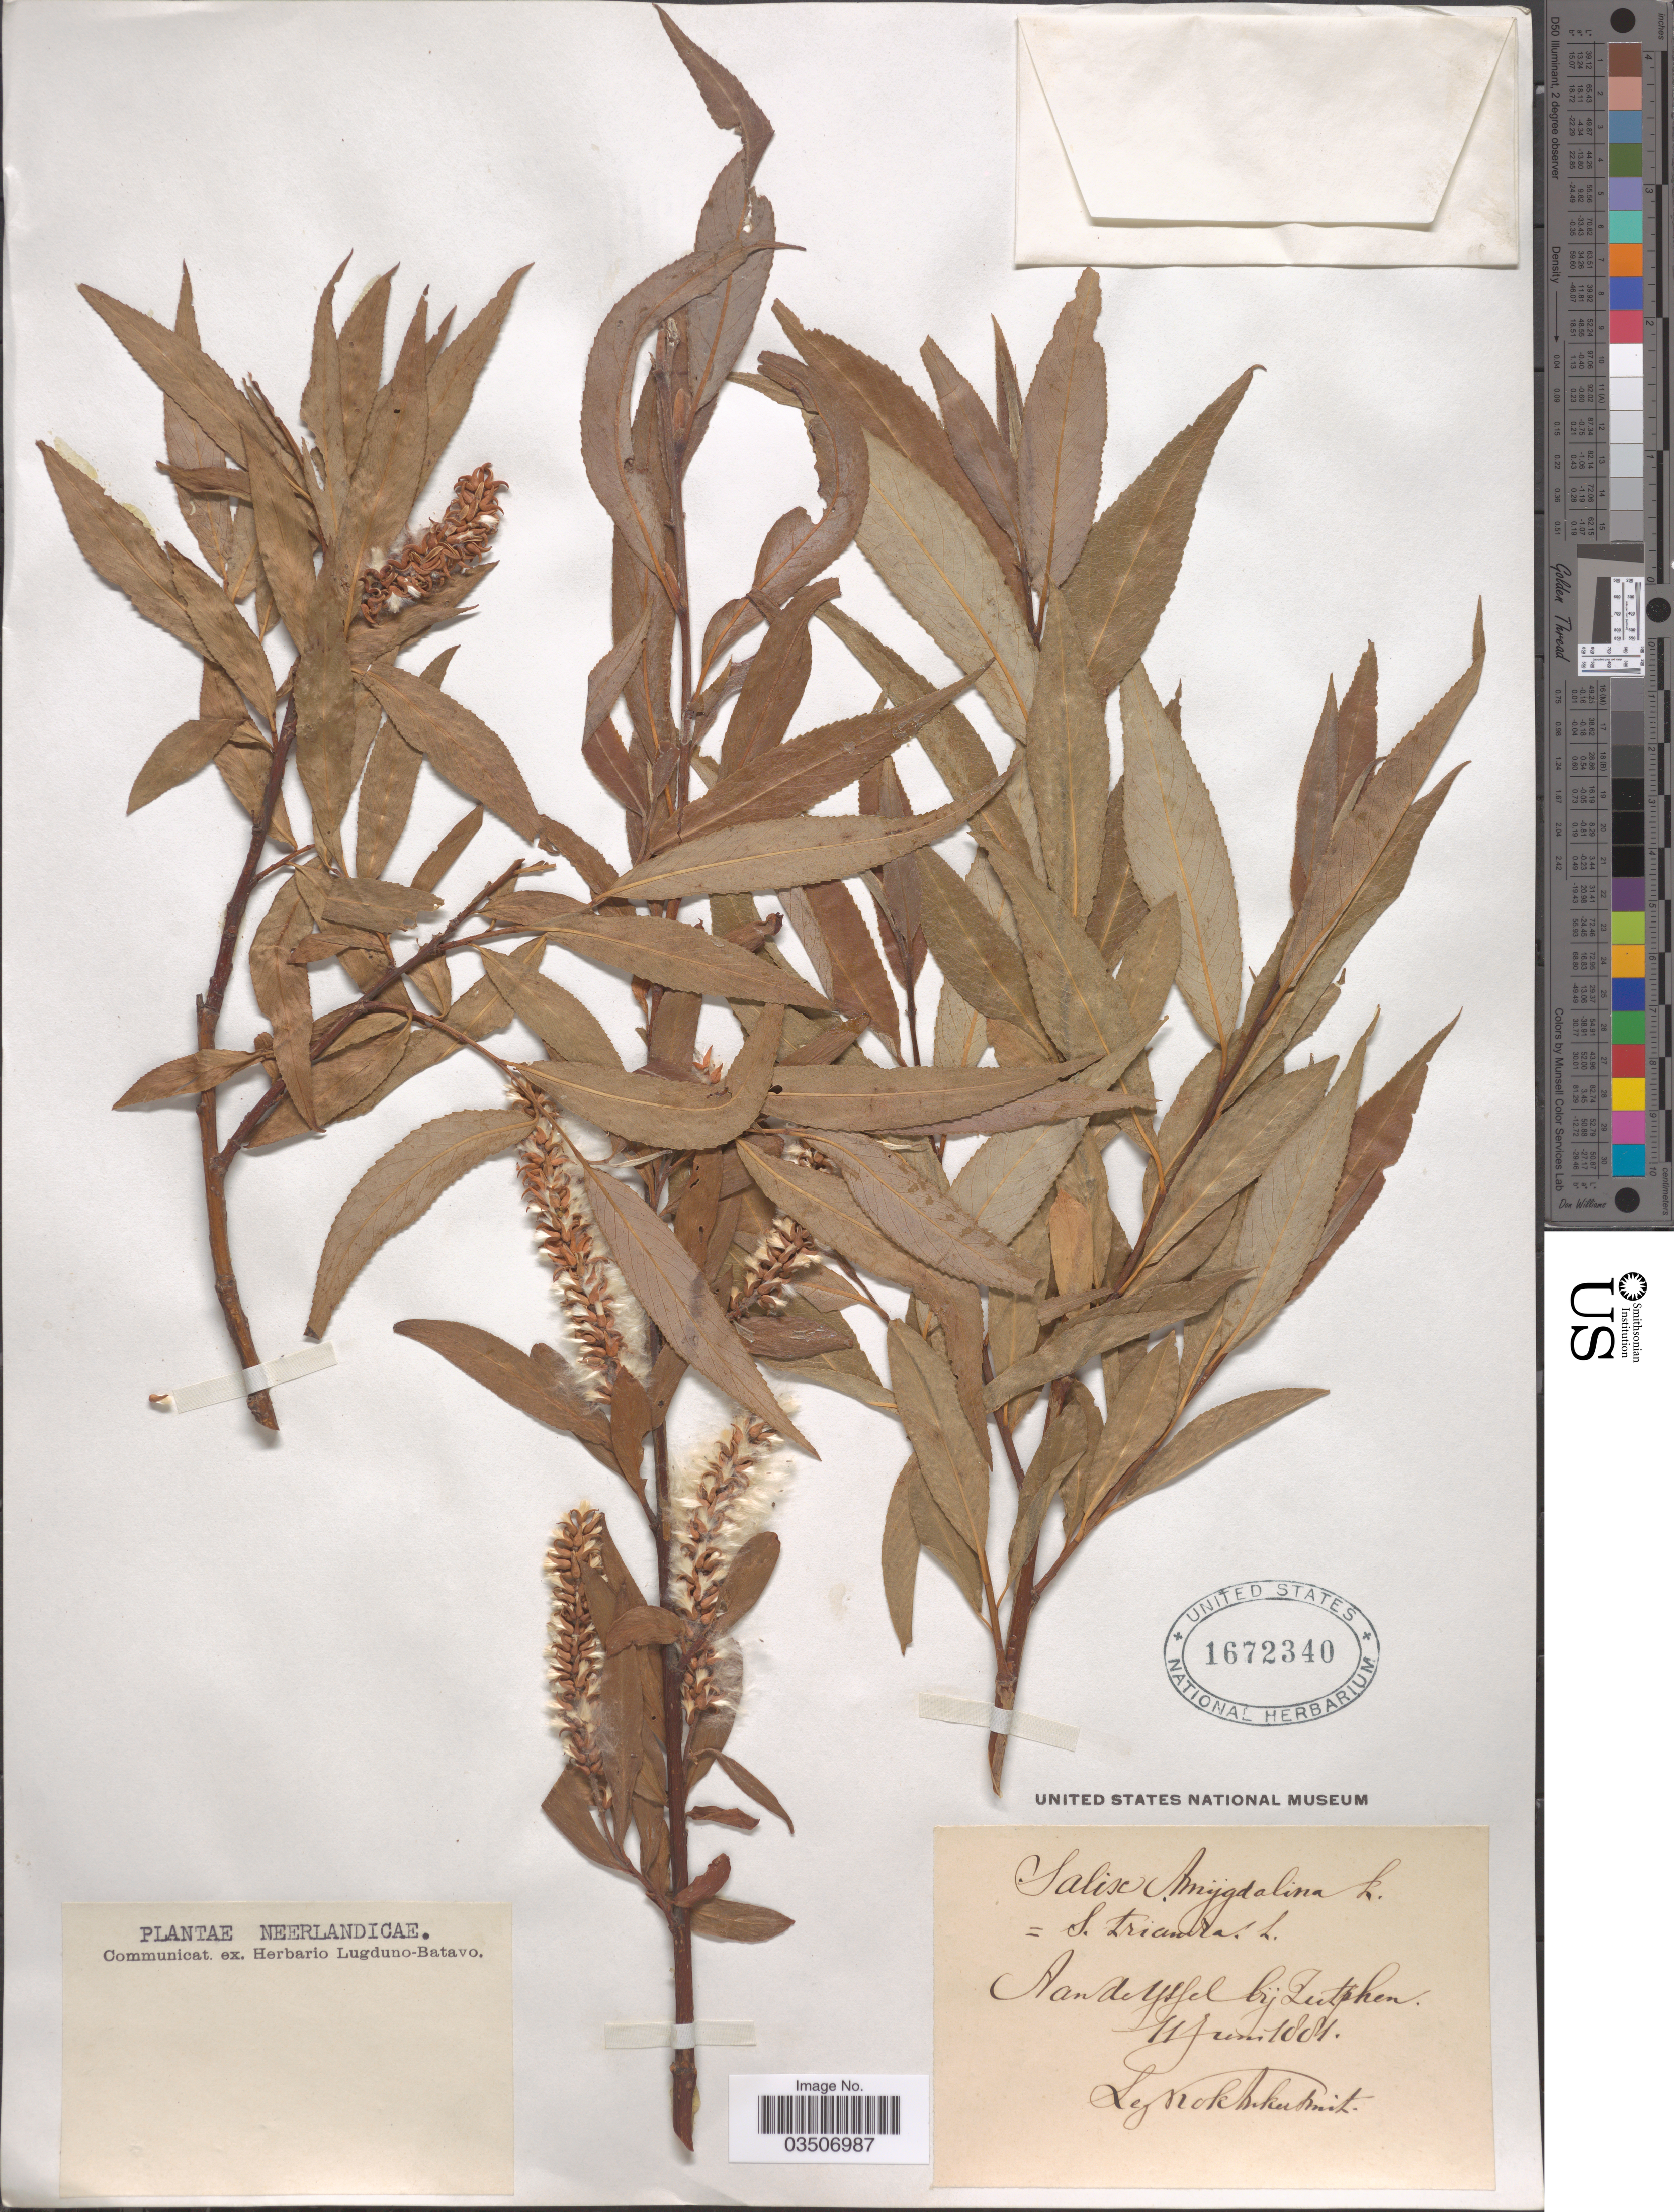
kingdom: Plantae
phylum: Tracheophyta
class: Magnoliopsida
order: Malpighiales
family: Salicaceae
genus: Salix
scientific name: Salix amygdalina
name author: L.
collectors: Kok Ankersmit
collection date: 1881-06-11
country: Netherlands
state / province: Gelderland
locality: Aan de IJssel bij Zutphen.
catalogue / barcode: US 1672340